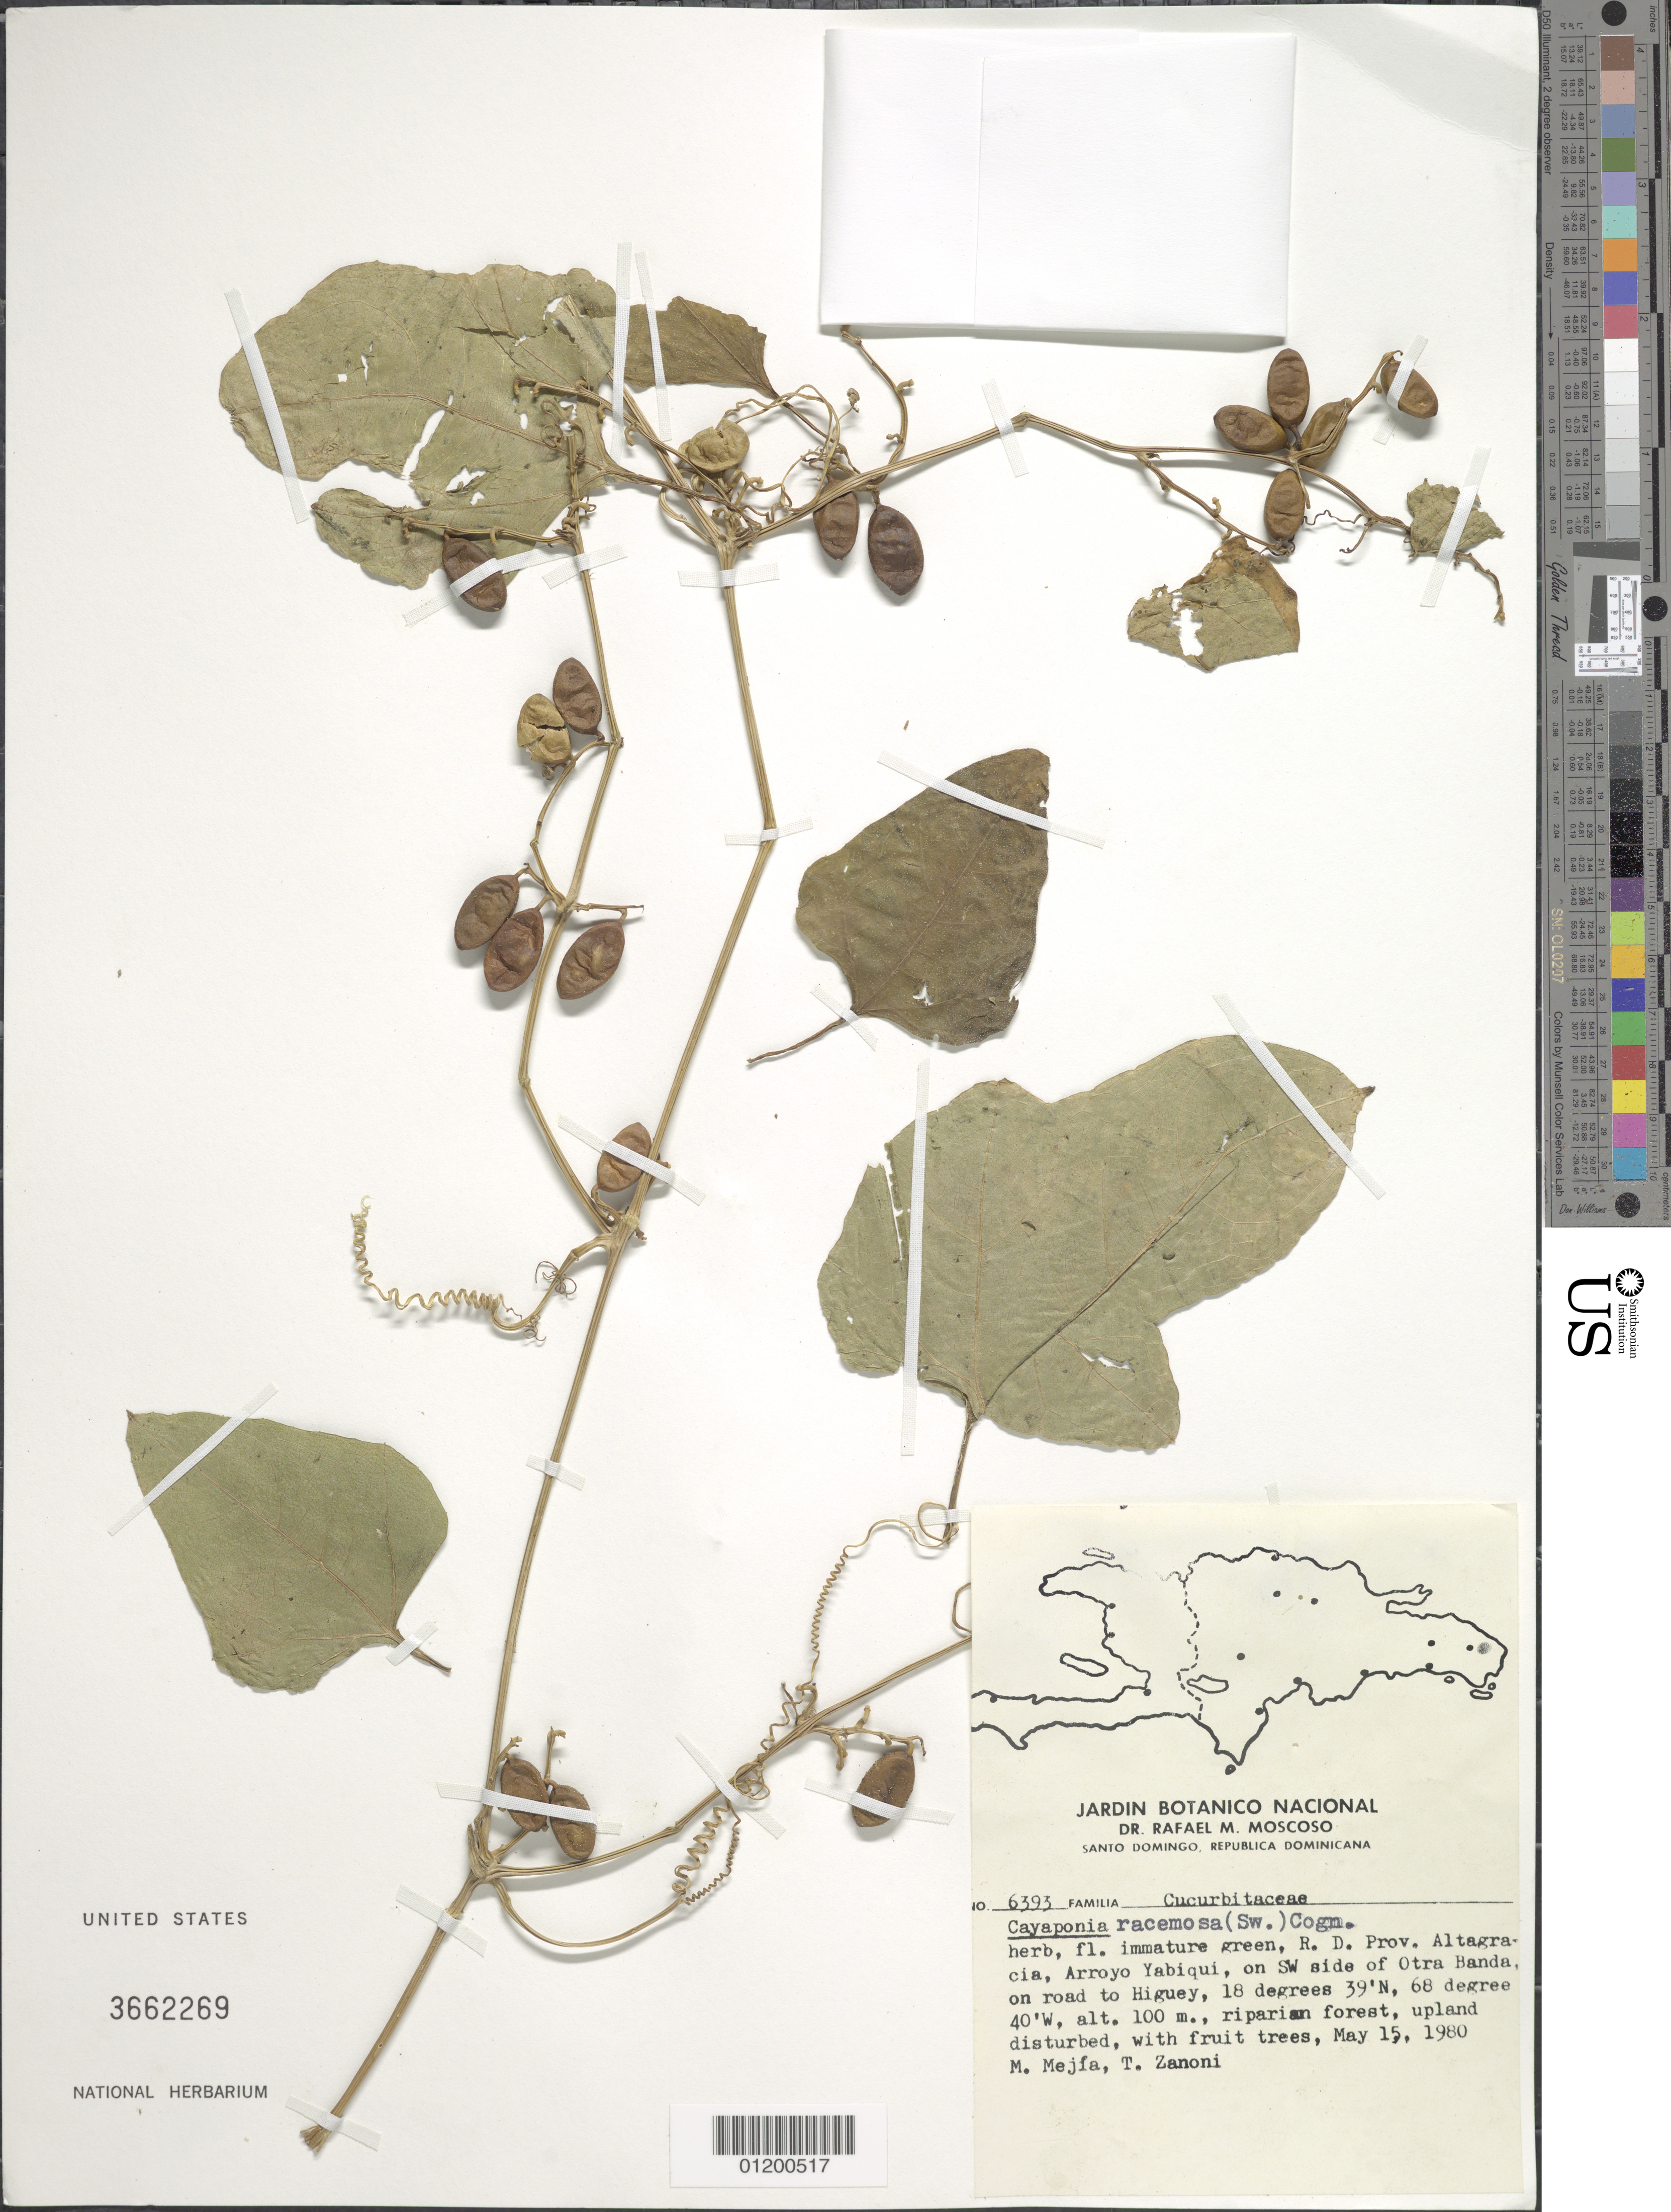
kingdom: Plantae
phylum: Tracheophyta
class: Magnoliopsida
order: Cucurbitales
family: Cucurbitaceae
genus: Cayaponia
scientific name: Cayaponia racemosa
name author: (Mill.) Cogn.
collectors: M. Mejia & T. A. Zanoni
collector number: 6393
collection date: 1980-05-15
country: Dominican Republic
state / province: La Altagracía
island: Hispaniola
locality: Arroyo Yabiqui, on SW side of Otra Banda, on the road to Higuey.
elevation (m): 100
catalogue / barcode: US 3662269